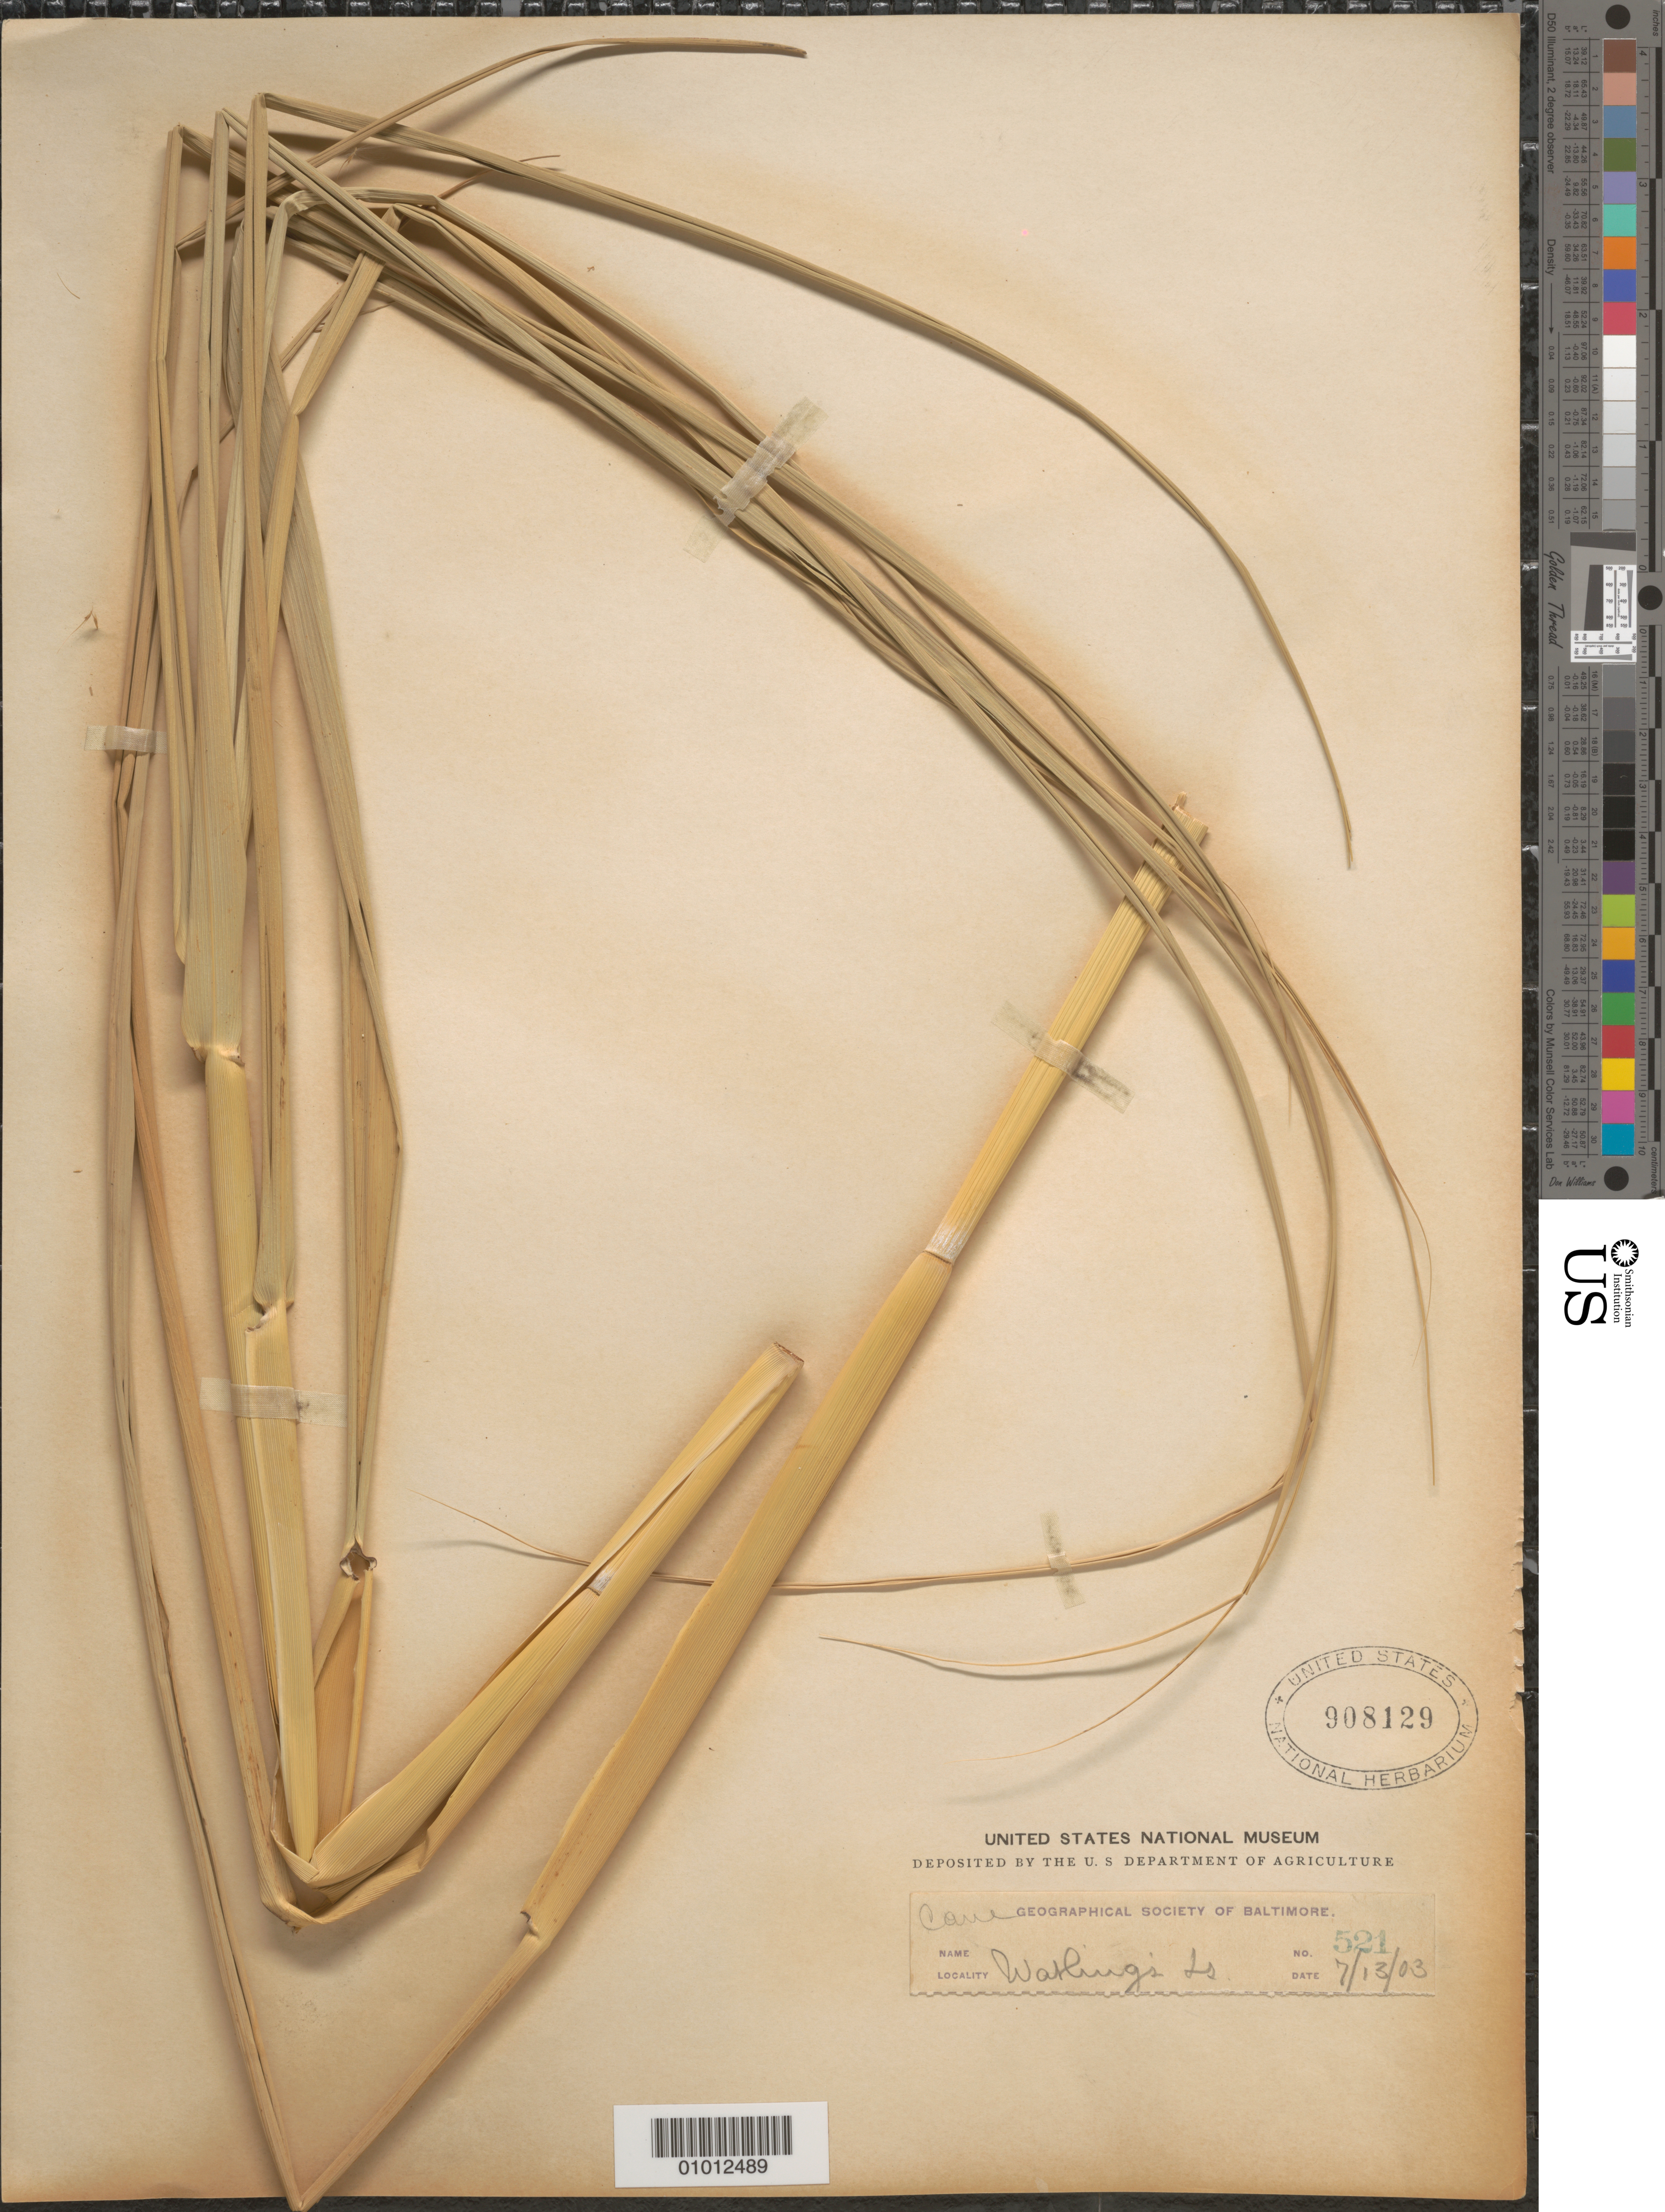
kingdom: Plantae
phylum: Tracheophyta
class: Liliopsida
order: Poales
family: Poaceae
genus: Phragmites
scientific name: Phragmites australis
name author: (Cav.) Trin. ex Steud.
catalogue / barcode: US 908129